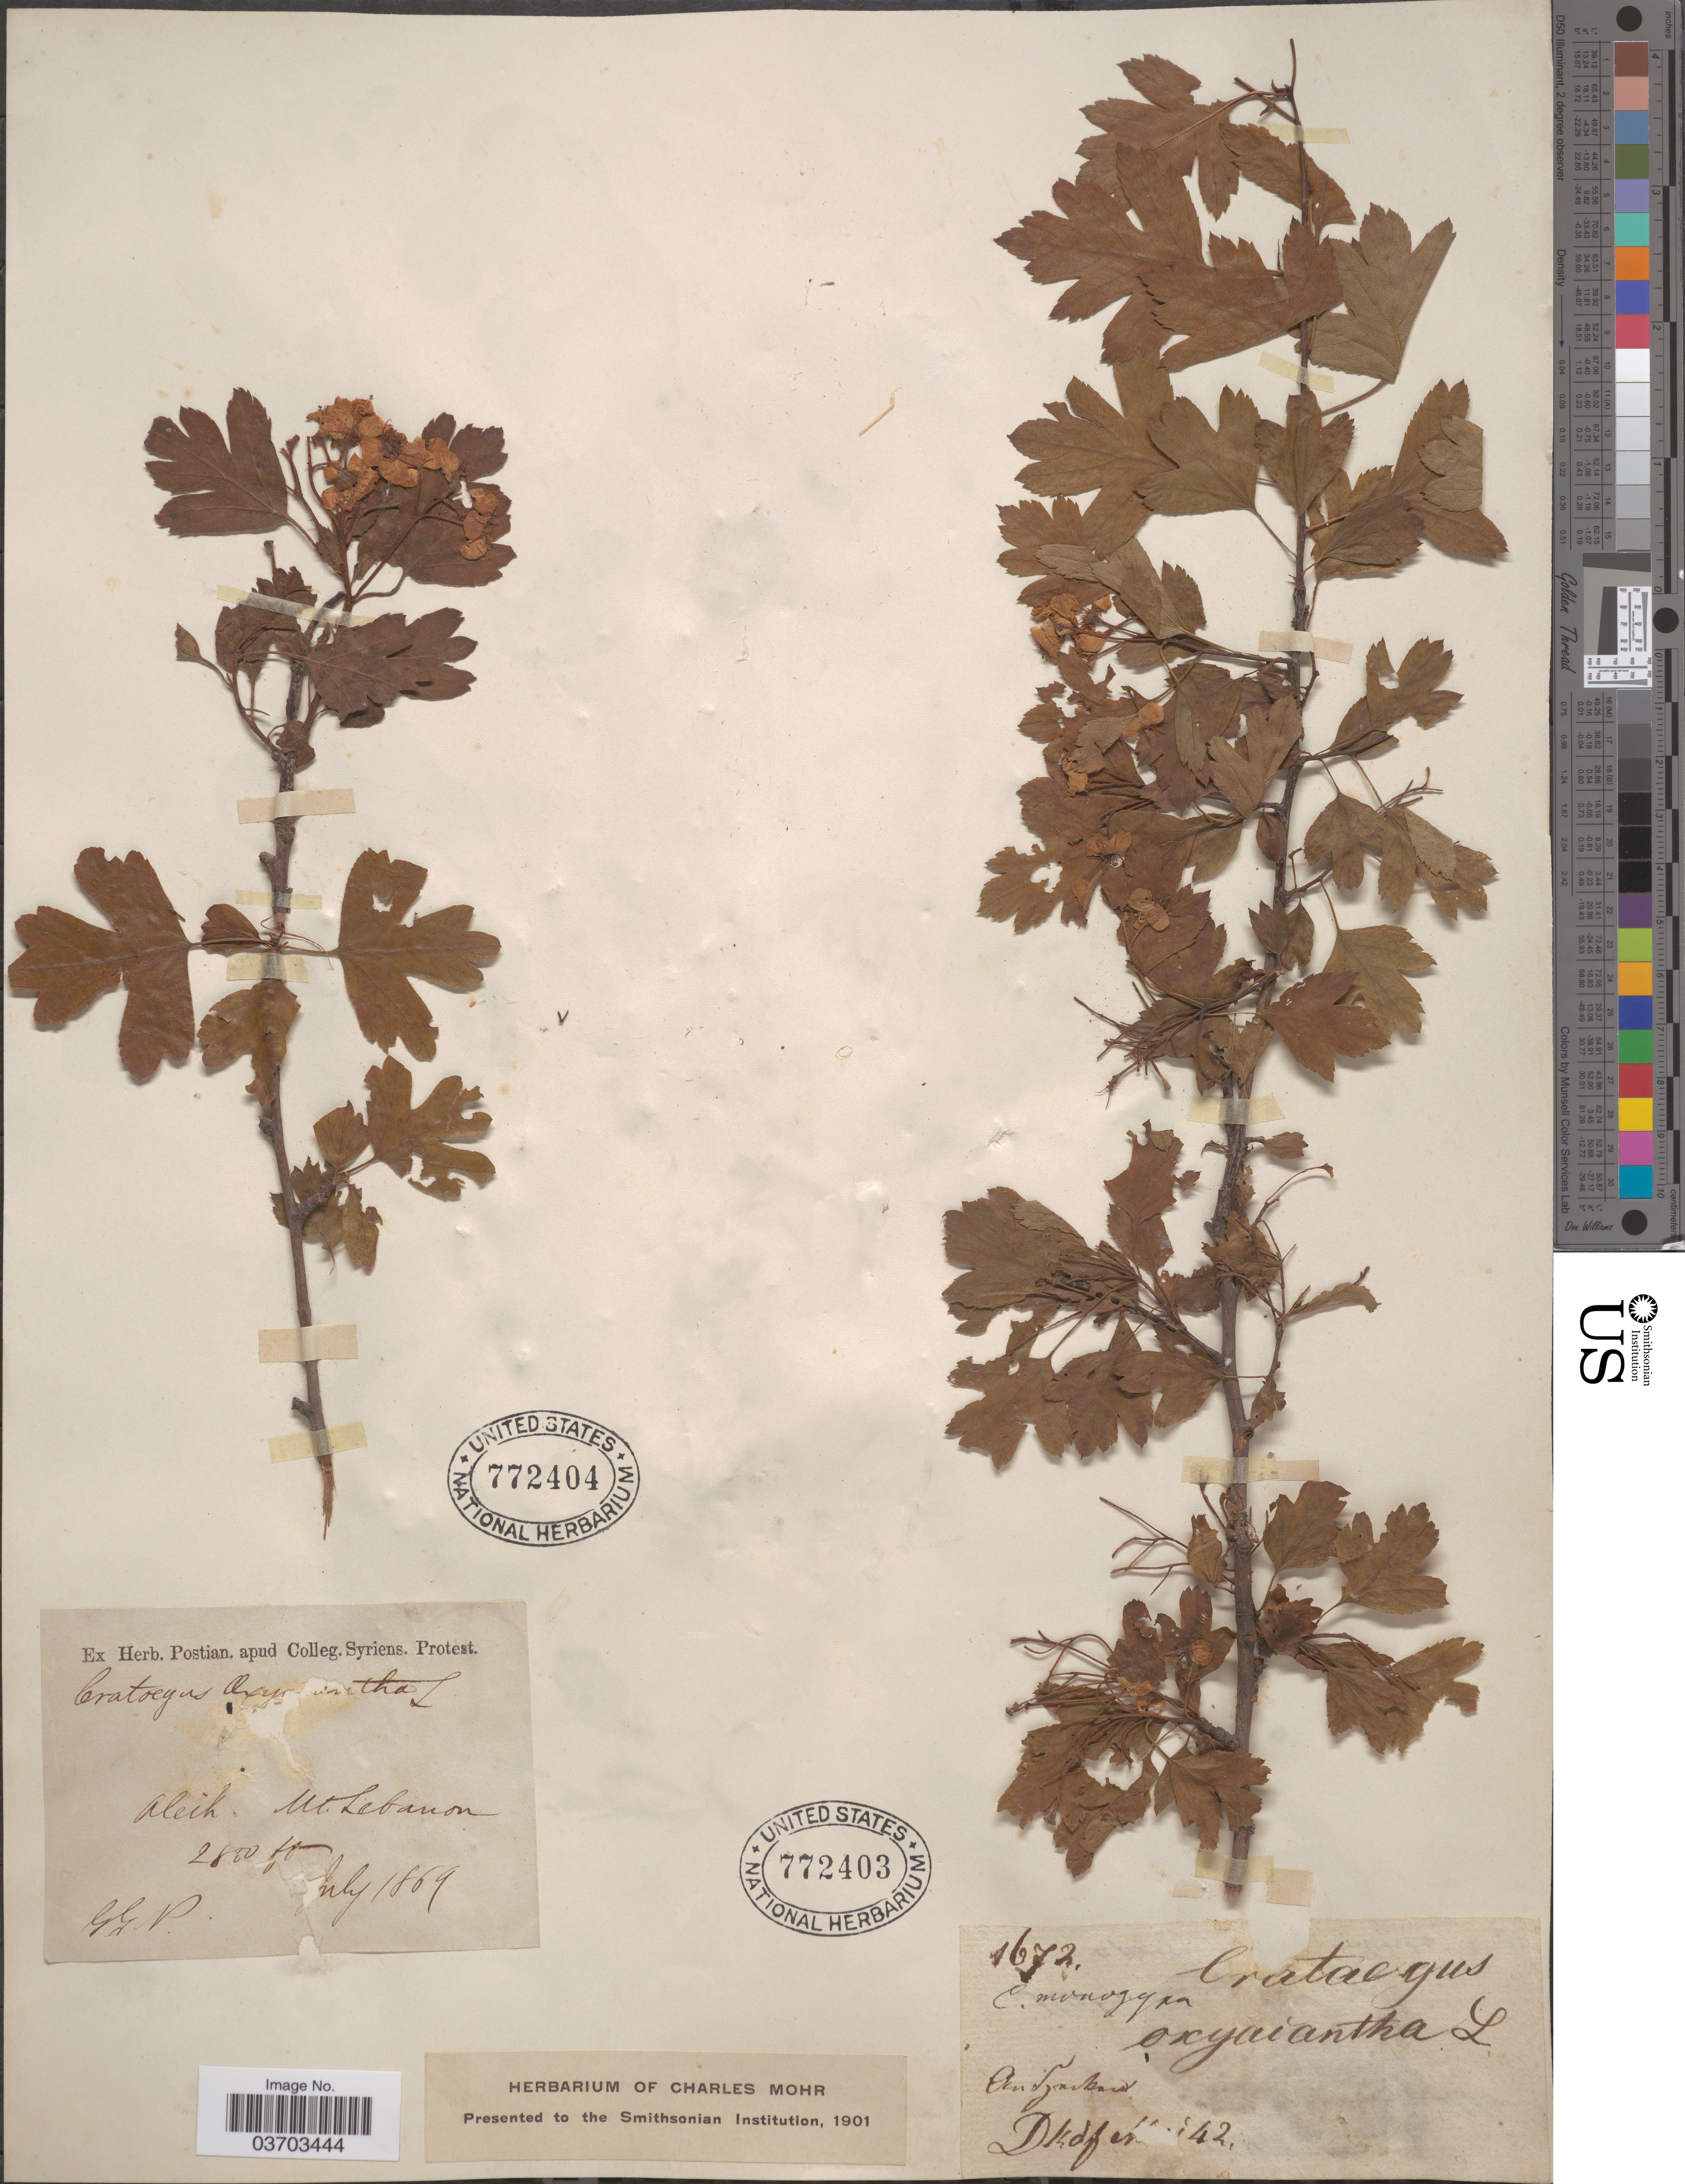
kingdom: Plantae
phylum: Tracheophyta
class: Magnoliopsida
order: Rosales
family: Rosaceae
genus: Crataegus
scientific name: Crataegus rhipidophylla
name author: Gand.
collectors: G. G. P.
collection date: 1869-07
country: Lebanon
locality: Aleih Mt. Lebanon.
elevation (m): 878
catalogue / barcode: US 772404-2